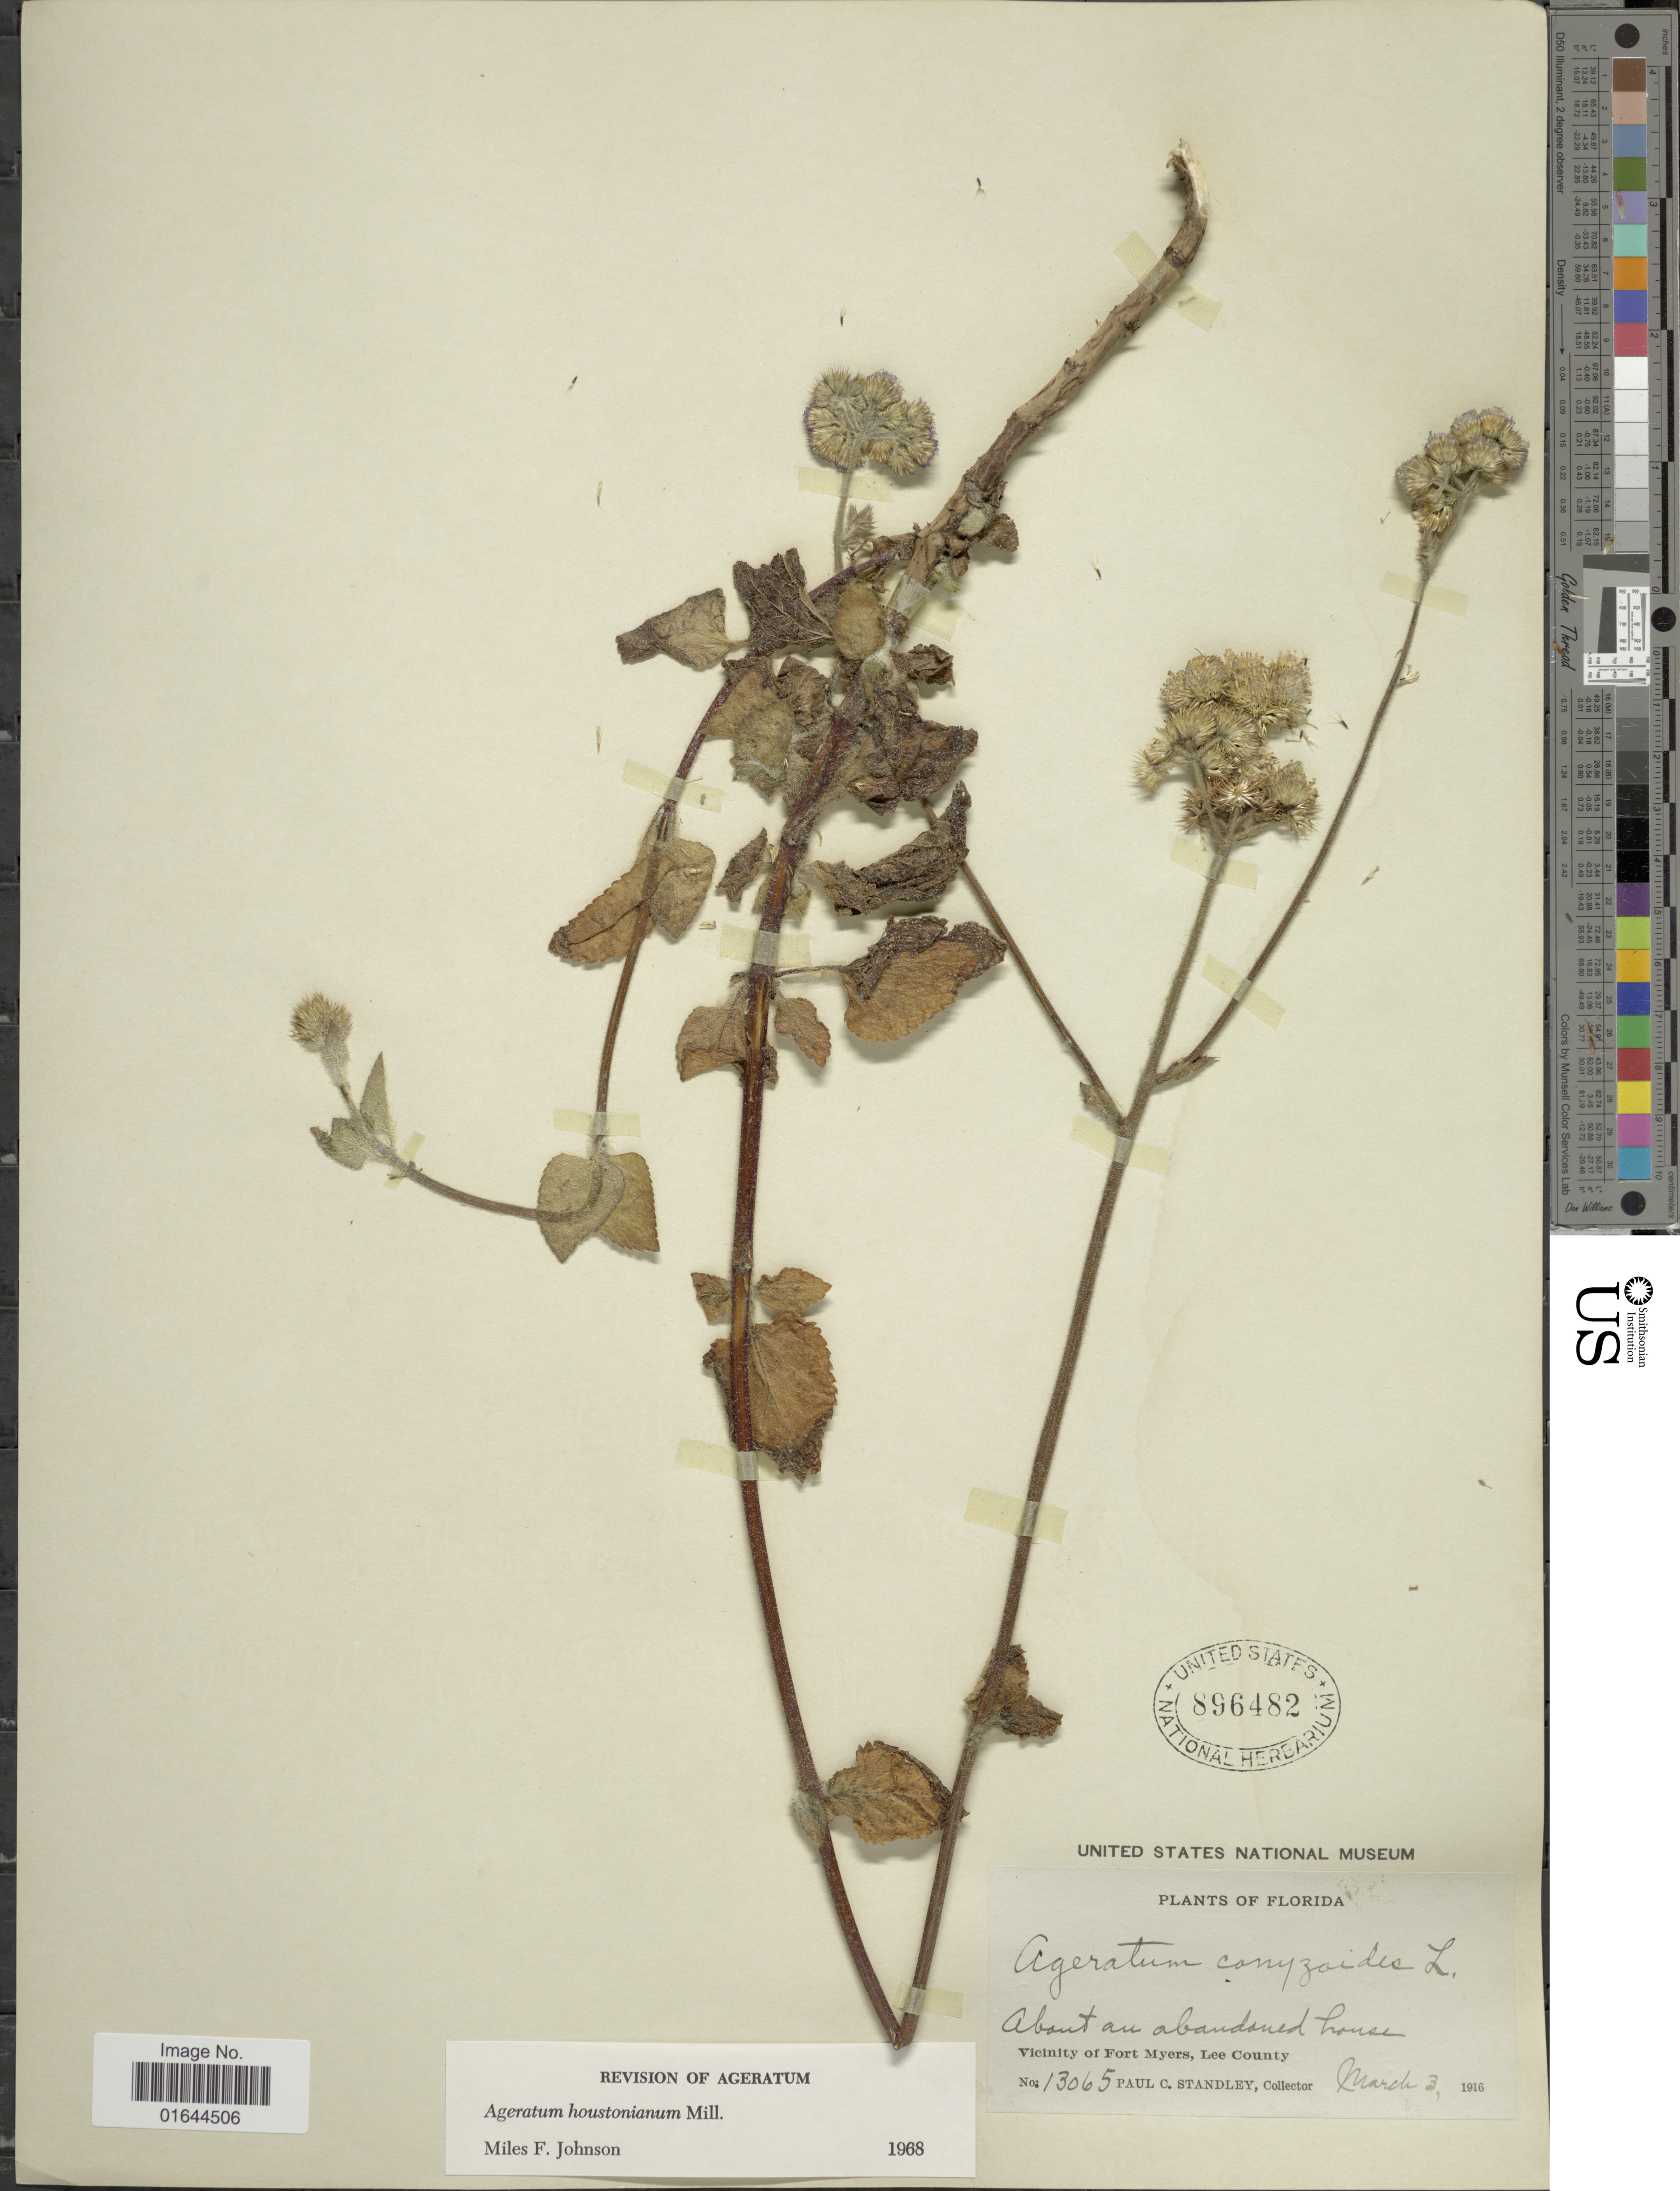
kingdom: Plantae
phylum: Tracheophyta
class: Magnoliopsida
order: Asterales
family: Asteraceae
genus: Ageratum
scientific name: Ageratum houstonianum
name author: Mill.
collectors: P. C. Standley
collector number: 13065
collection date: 1916-03-03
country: United States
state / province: Florida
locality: Florida. Vicinity of Fort Myers, Lee County.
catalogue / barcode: US 896482